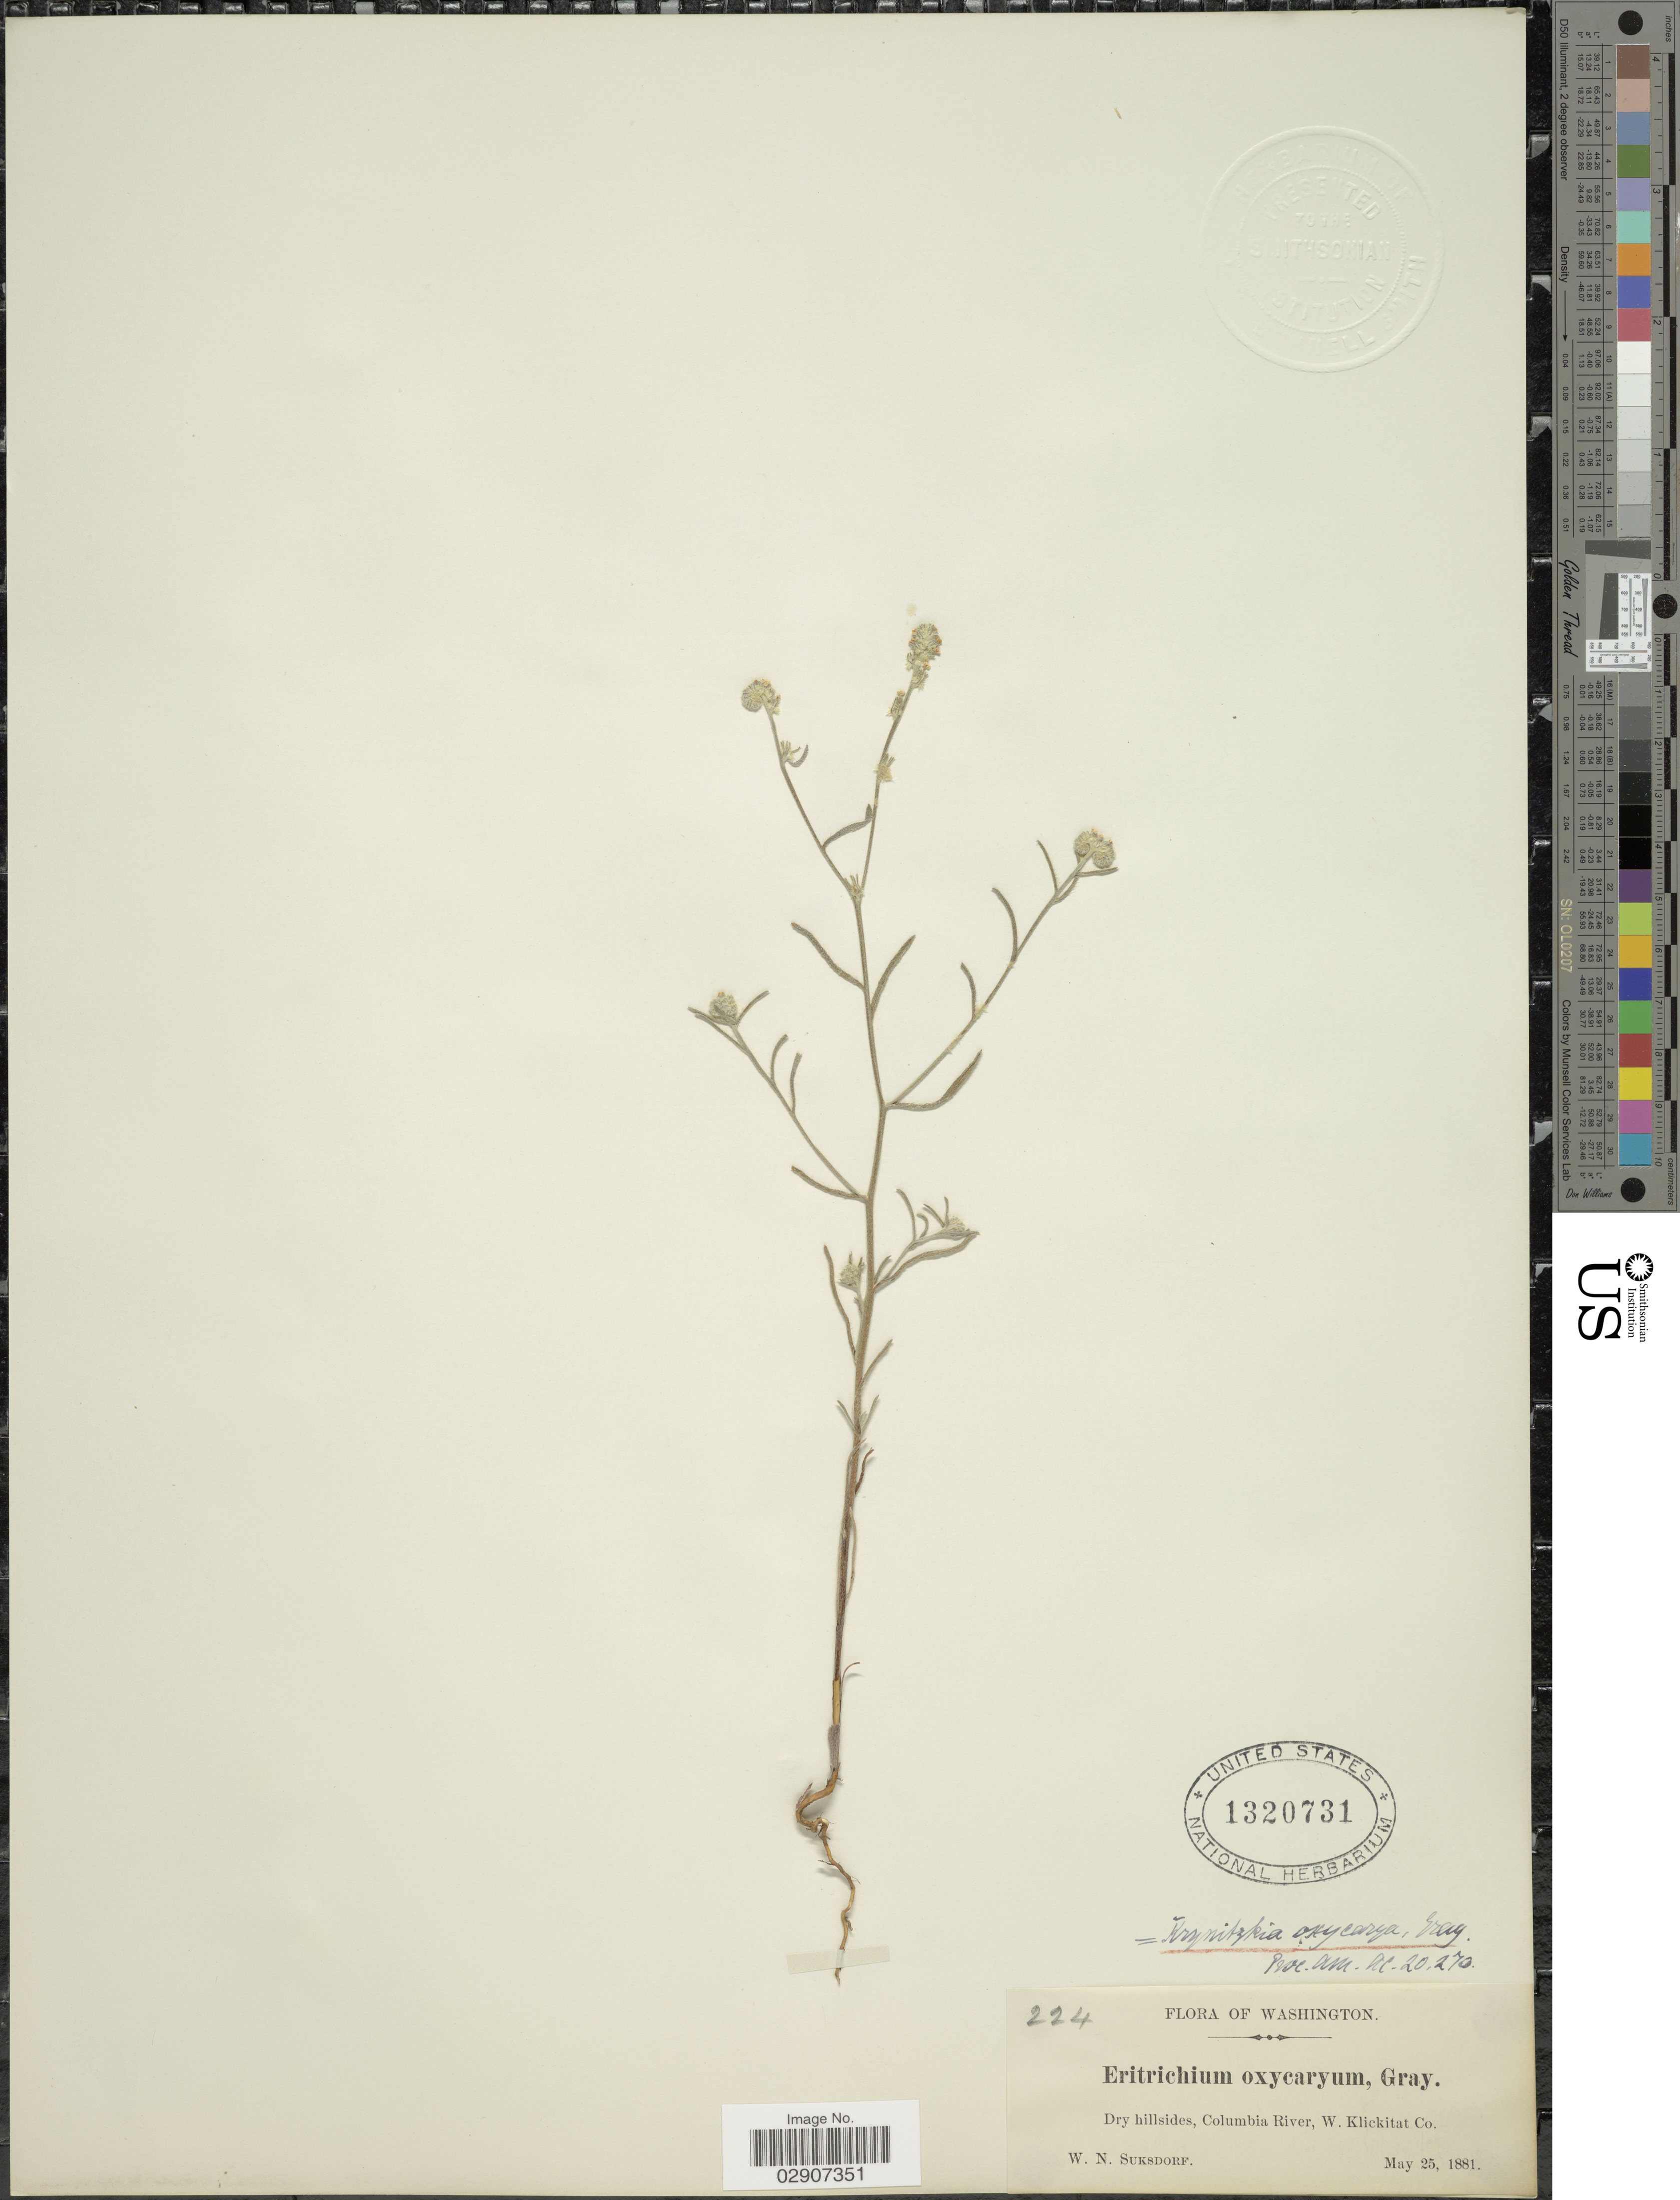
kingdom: Plantae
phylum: Tracheophyta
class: Magnoliopsida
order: Boraginales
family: Boraginaceae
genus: Cryptantha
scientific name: Cryptantha flaccida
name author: (Douglas ex Lehm.) Greene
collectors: W. N. Suksdorf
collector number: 224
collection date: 1881-05-25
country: United States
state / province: Washington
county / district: Klickitat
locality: Dry hillsides, Columbia River, W. Klickitat Co.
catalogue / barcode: US 1320731